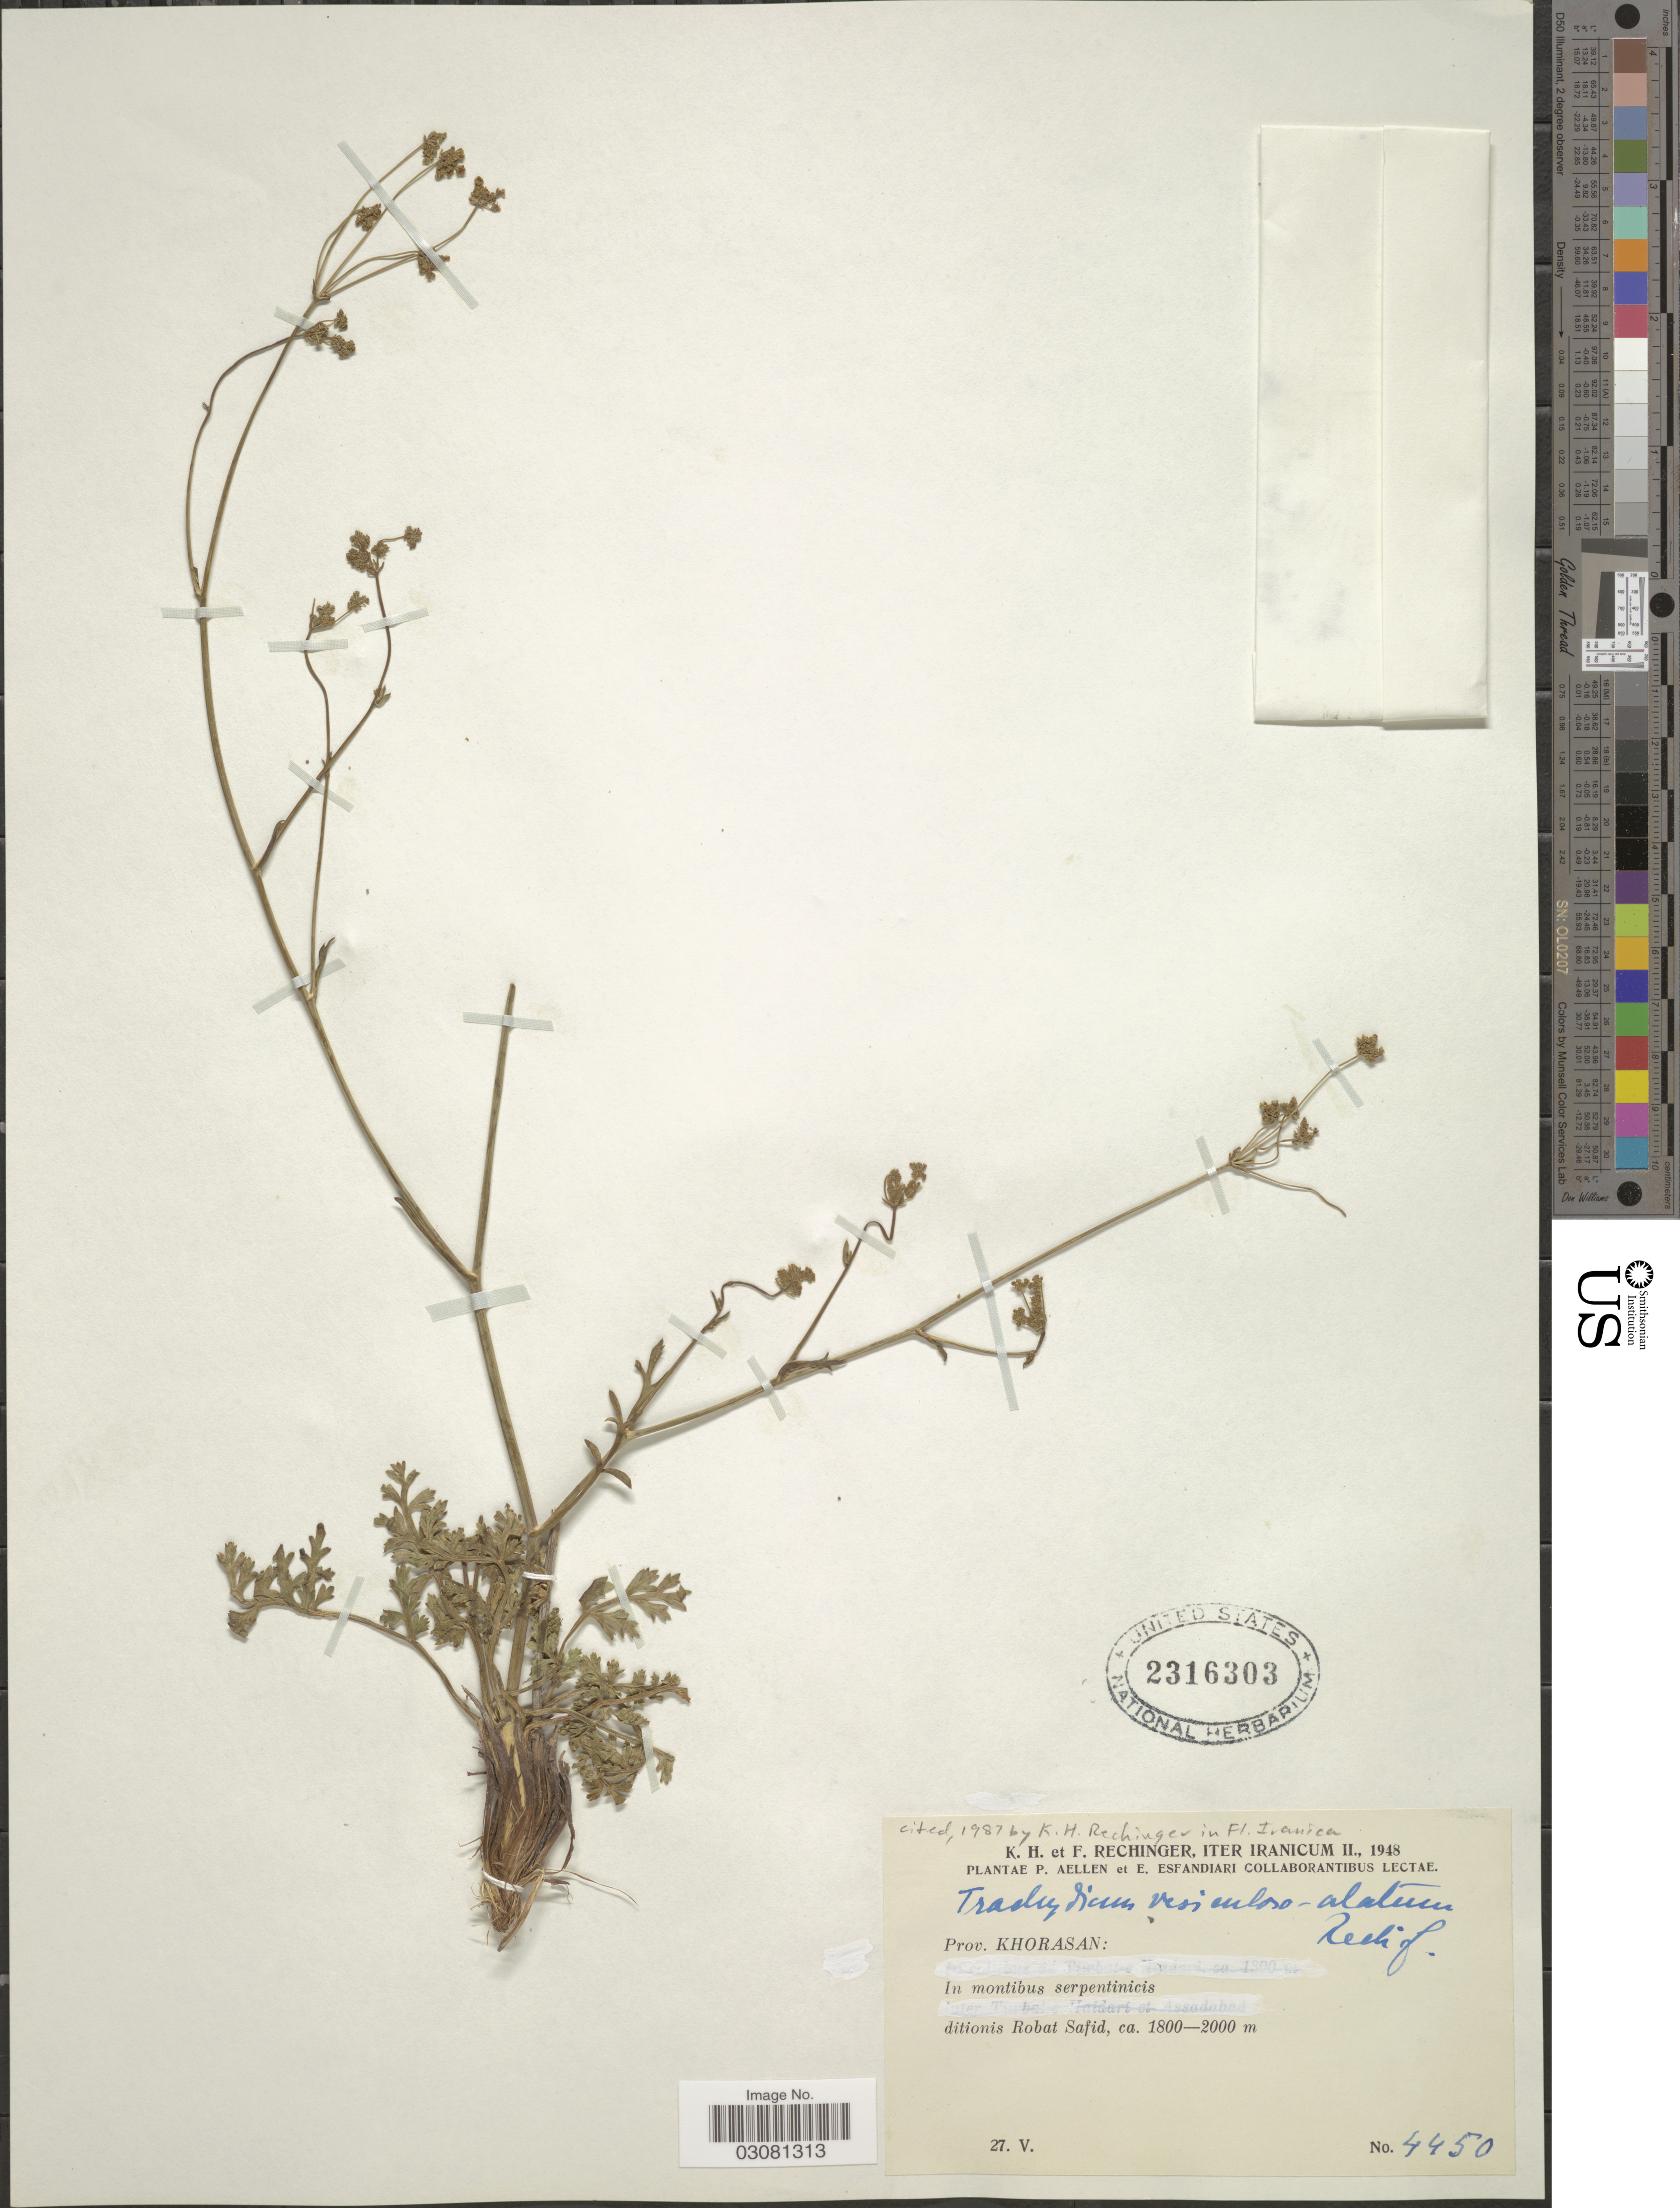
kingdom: Plantae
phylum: Tracheophyta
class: Magnoliopsida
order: Apiales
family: Apiaceae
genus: Trachydium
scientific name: Trachydium vesiculosoalatum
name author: Rech. f.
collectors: K. H. Rechinger, F. Rechinger, P. Aellen & E. Esfandiari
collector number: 4450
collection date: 1948-05-27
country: Iran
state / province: Khorasan [obsolete]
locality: In montibus serpentinicus ditionis Robat Safid.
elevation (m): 1800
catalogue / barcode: US 2316303